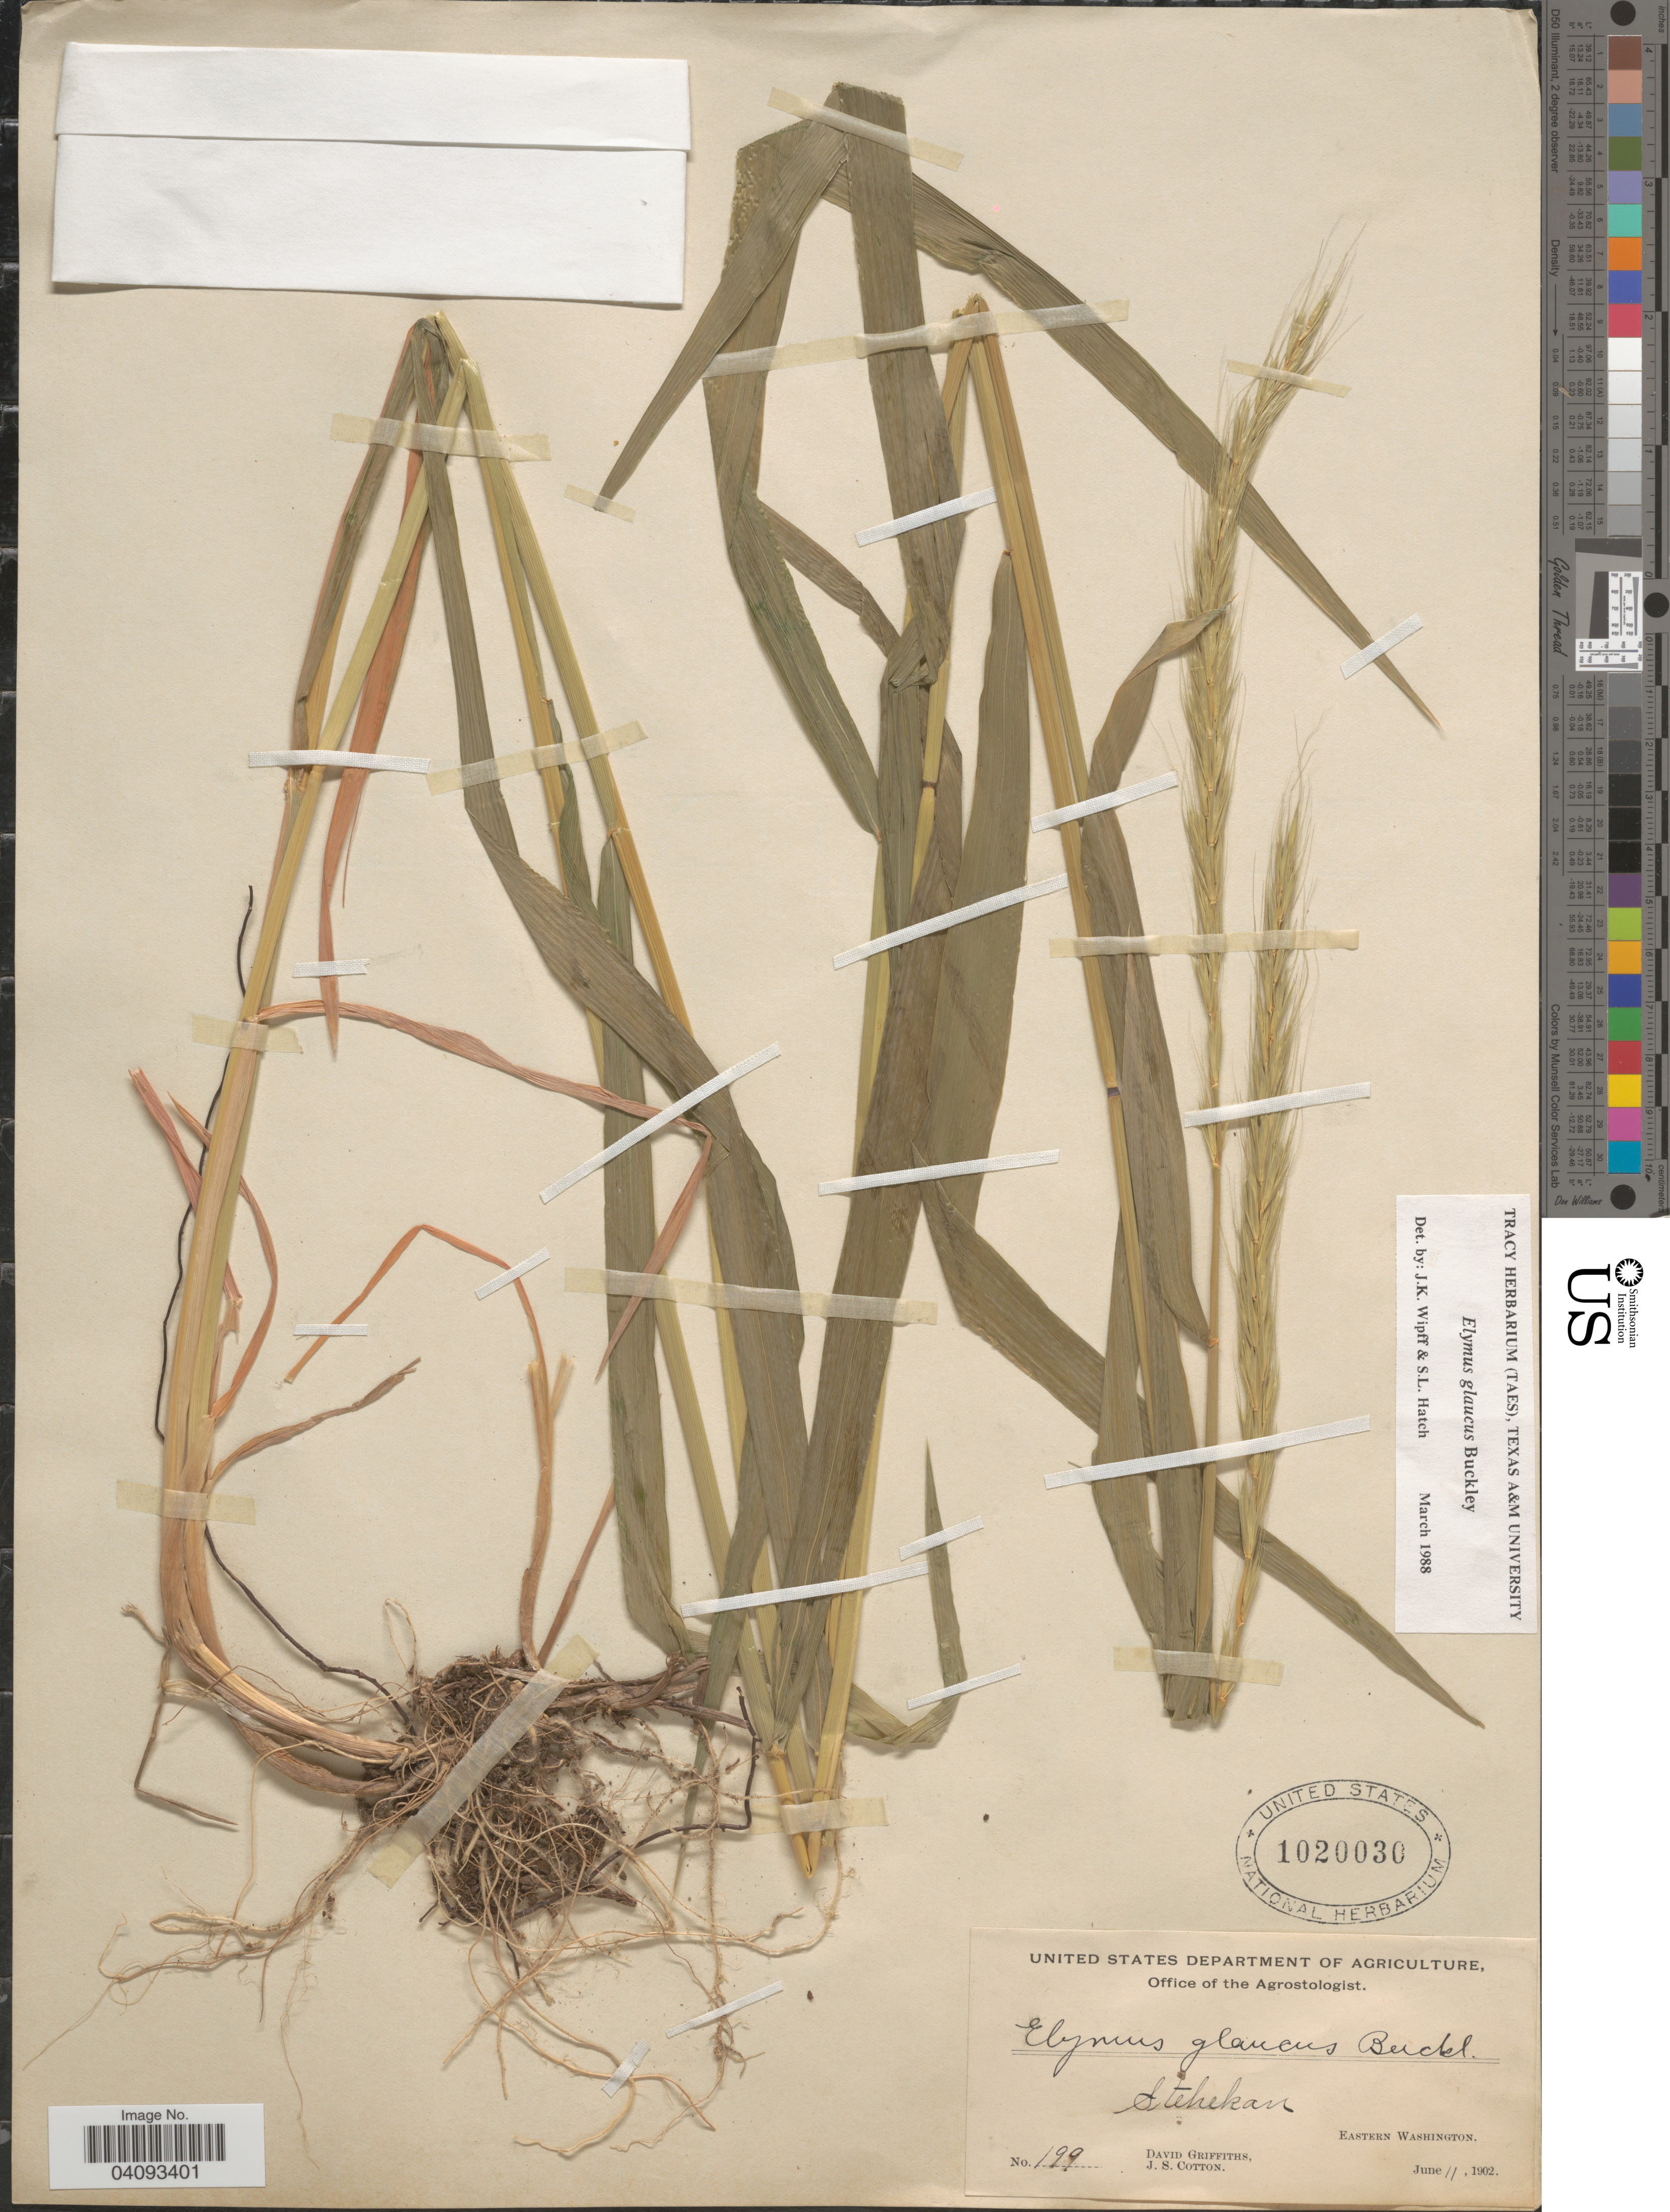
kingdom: Plantae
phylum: Tracheophyta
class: Liliopsida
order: Poales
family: Poaceae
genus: Elymus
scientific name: Elymus glaucus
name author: Buckley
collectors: D. Griffiths & J. S. Cotton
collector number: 199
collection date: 1902-06-11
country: United States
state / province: Washington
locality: Stehekan. Eastern Washington.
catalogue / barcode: US 1020030